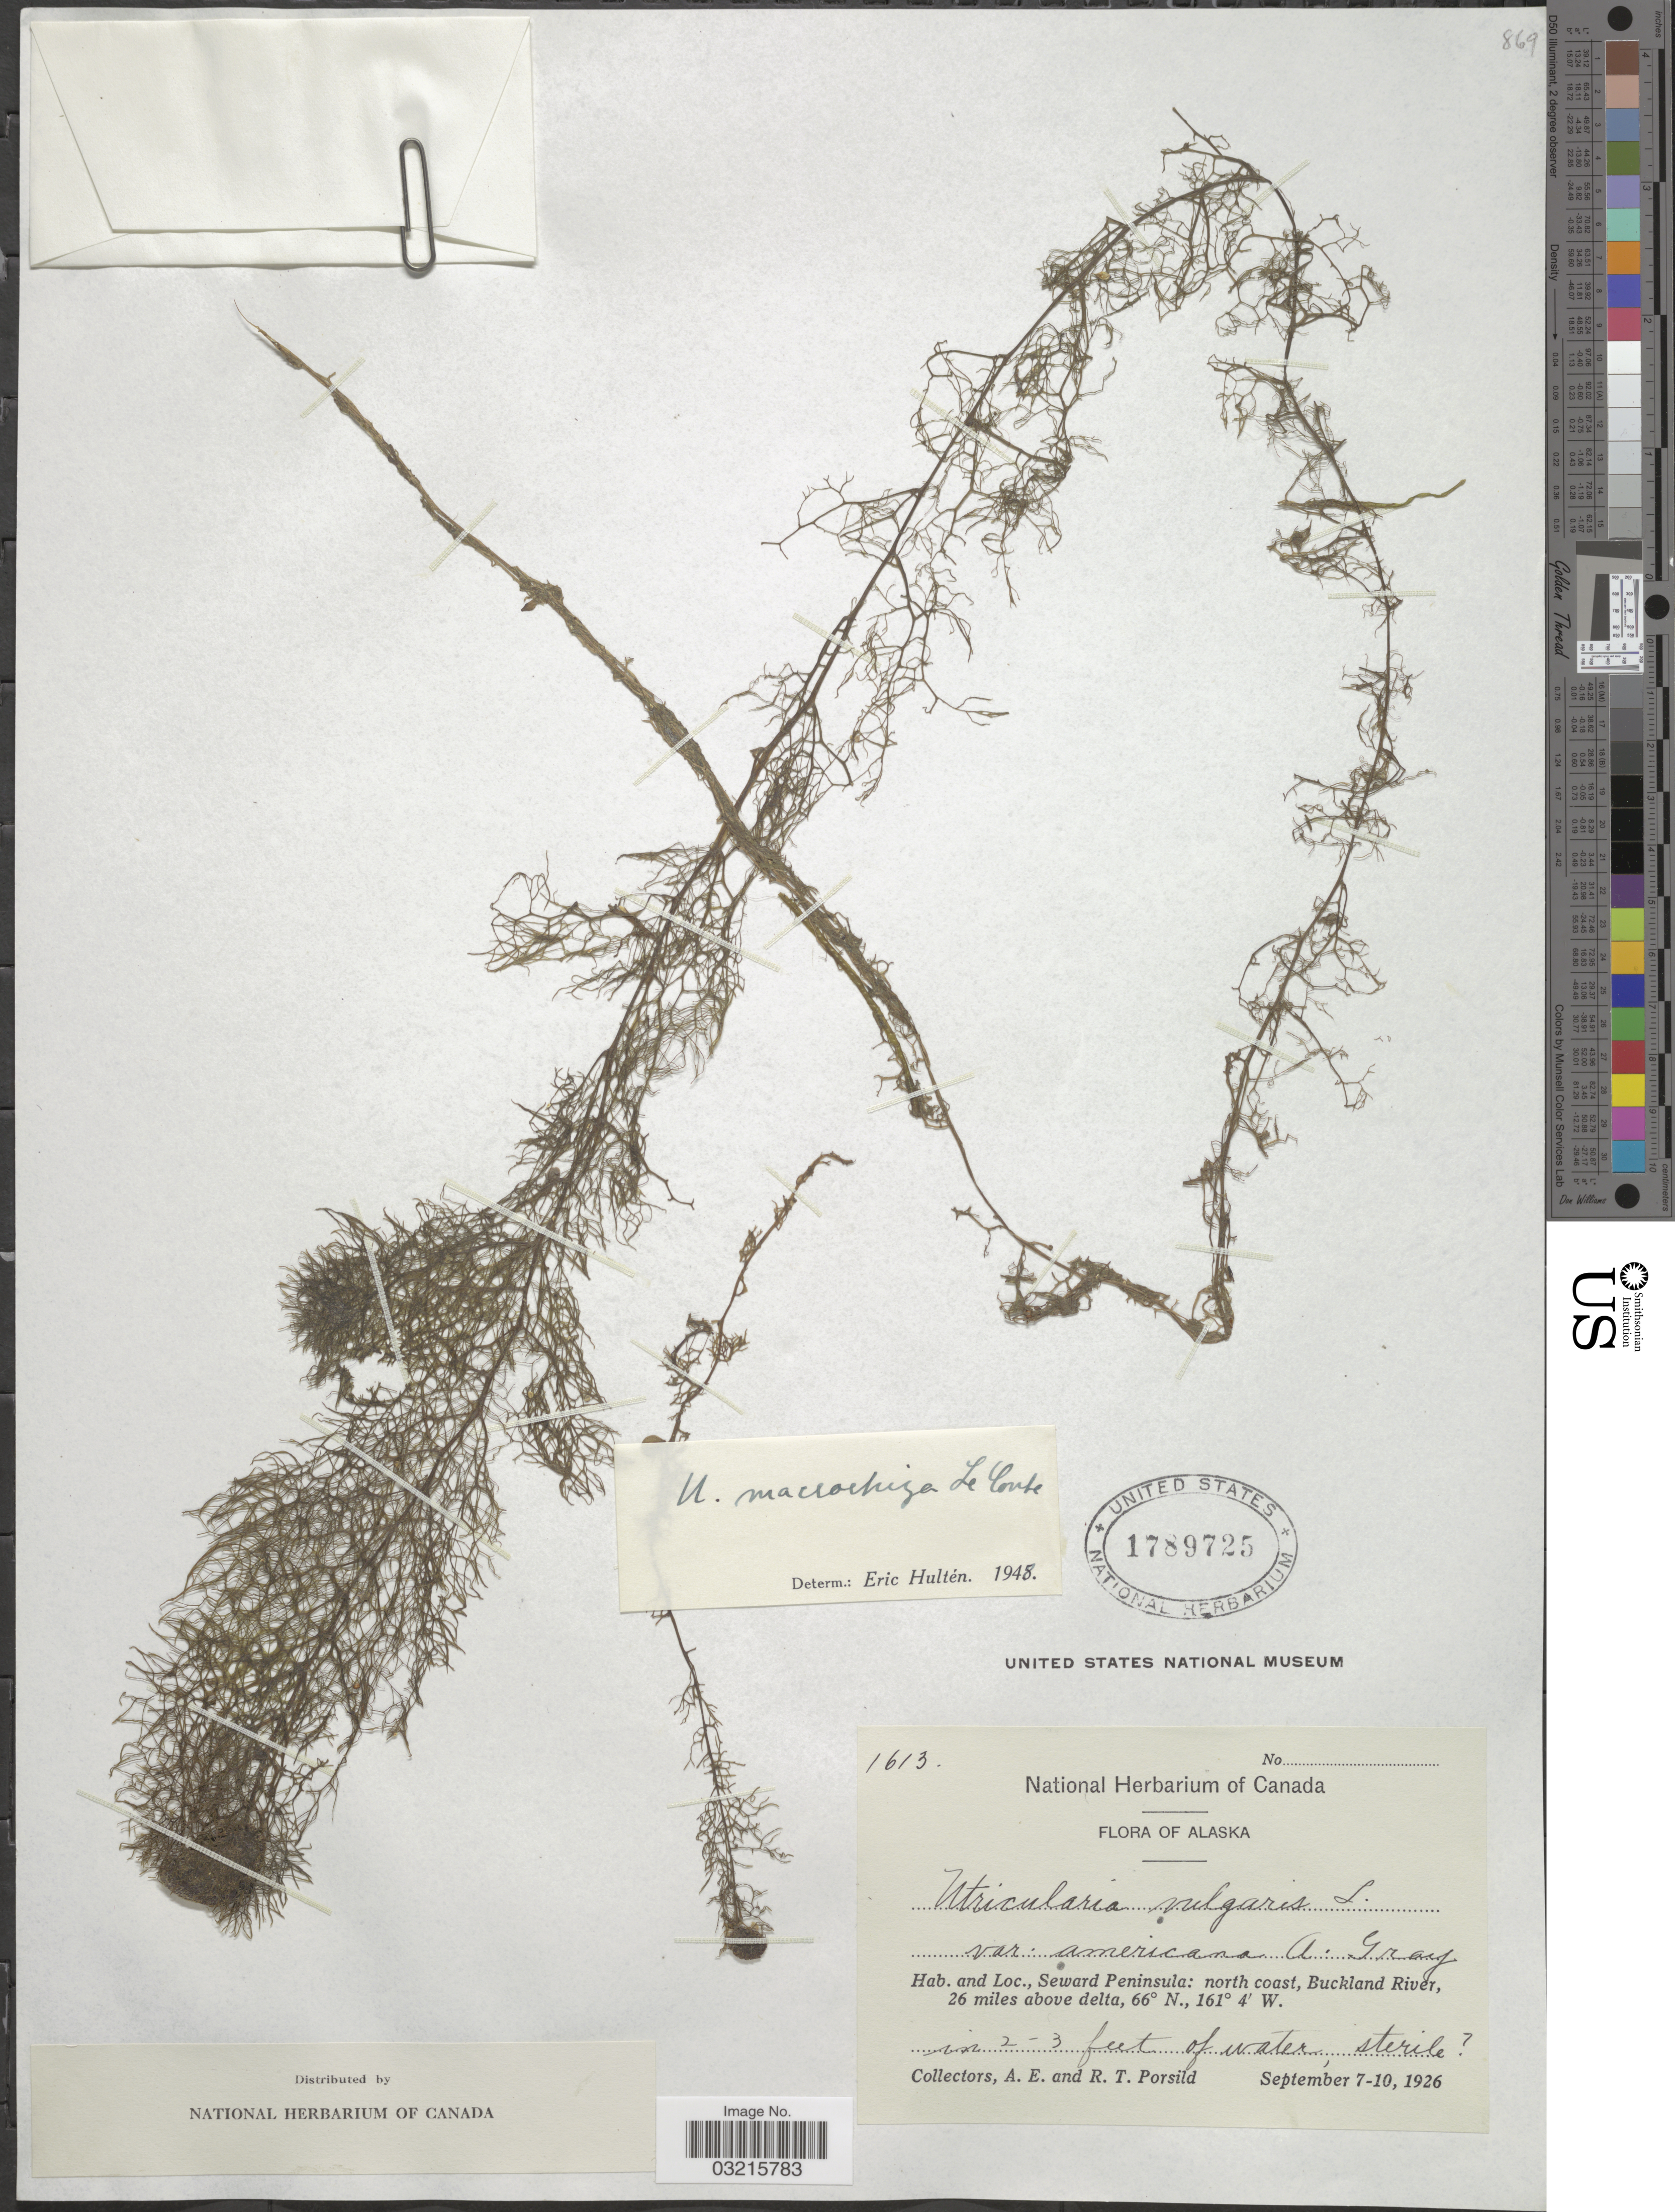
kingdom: Plantae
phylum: Tracheophyta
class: Magnoliopsida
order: Lamiales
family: Lentibulariaceae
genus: Utricularia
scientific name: Utricularia vulgaris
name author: L.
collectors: A. E. Porsild & R. T. Porsild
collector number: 1613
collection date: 1926-09-07/1926-09-10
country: United States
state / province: Alaska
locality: Seward Peninsula: north coast, Buckland River, 26 miles above delta.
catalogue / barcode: US 1789725